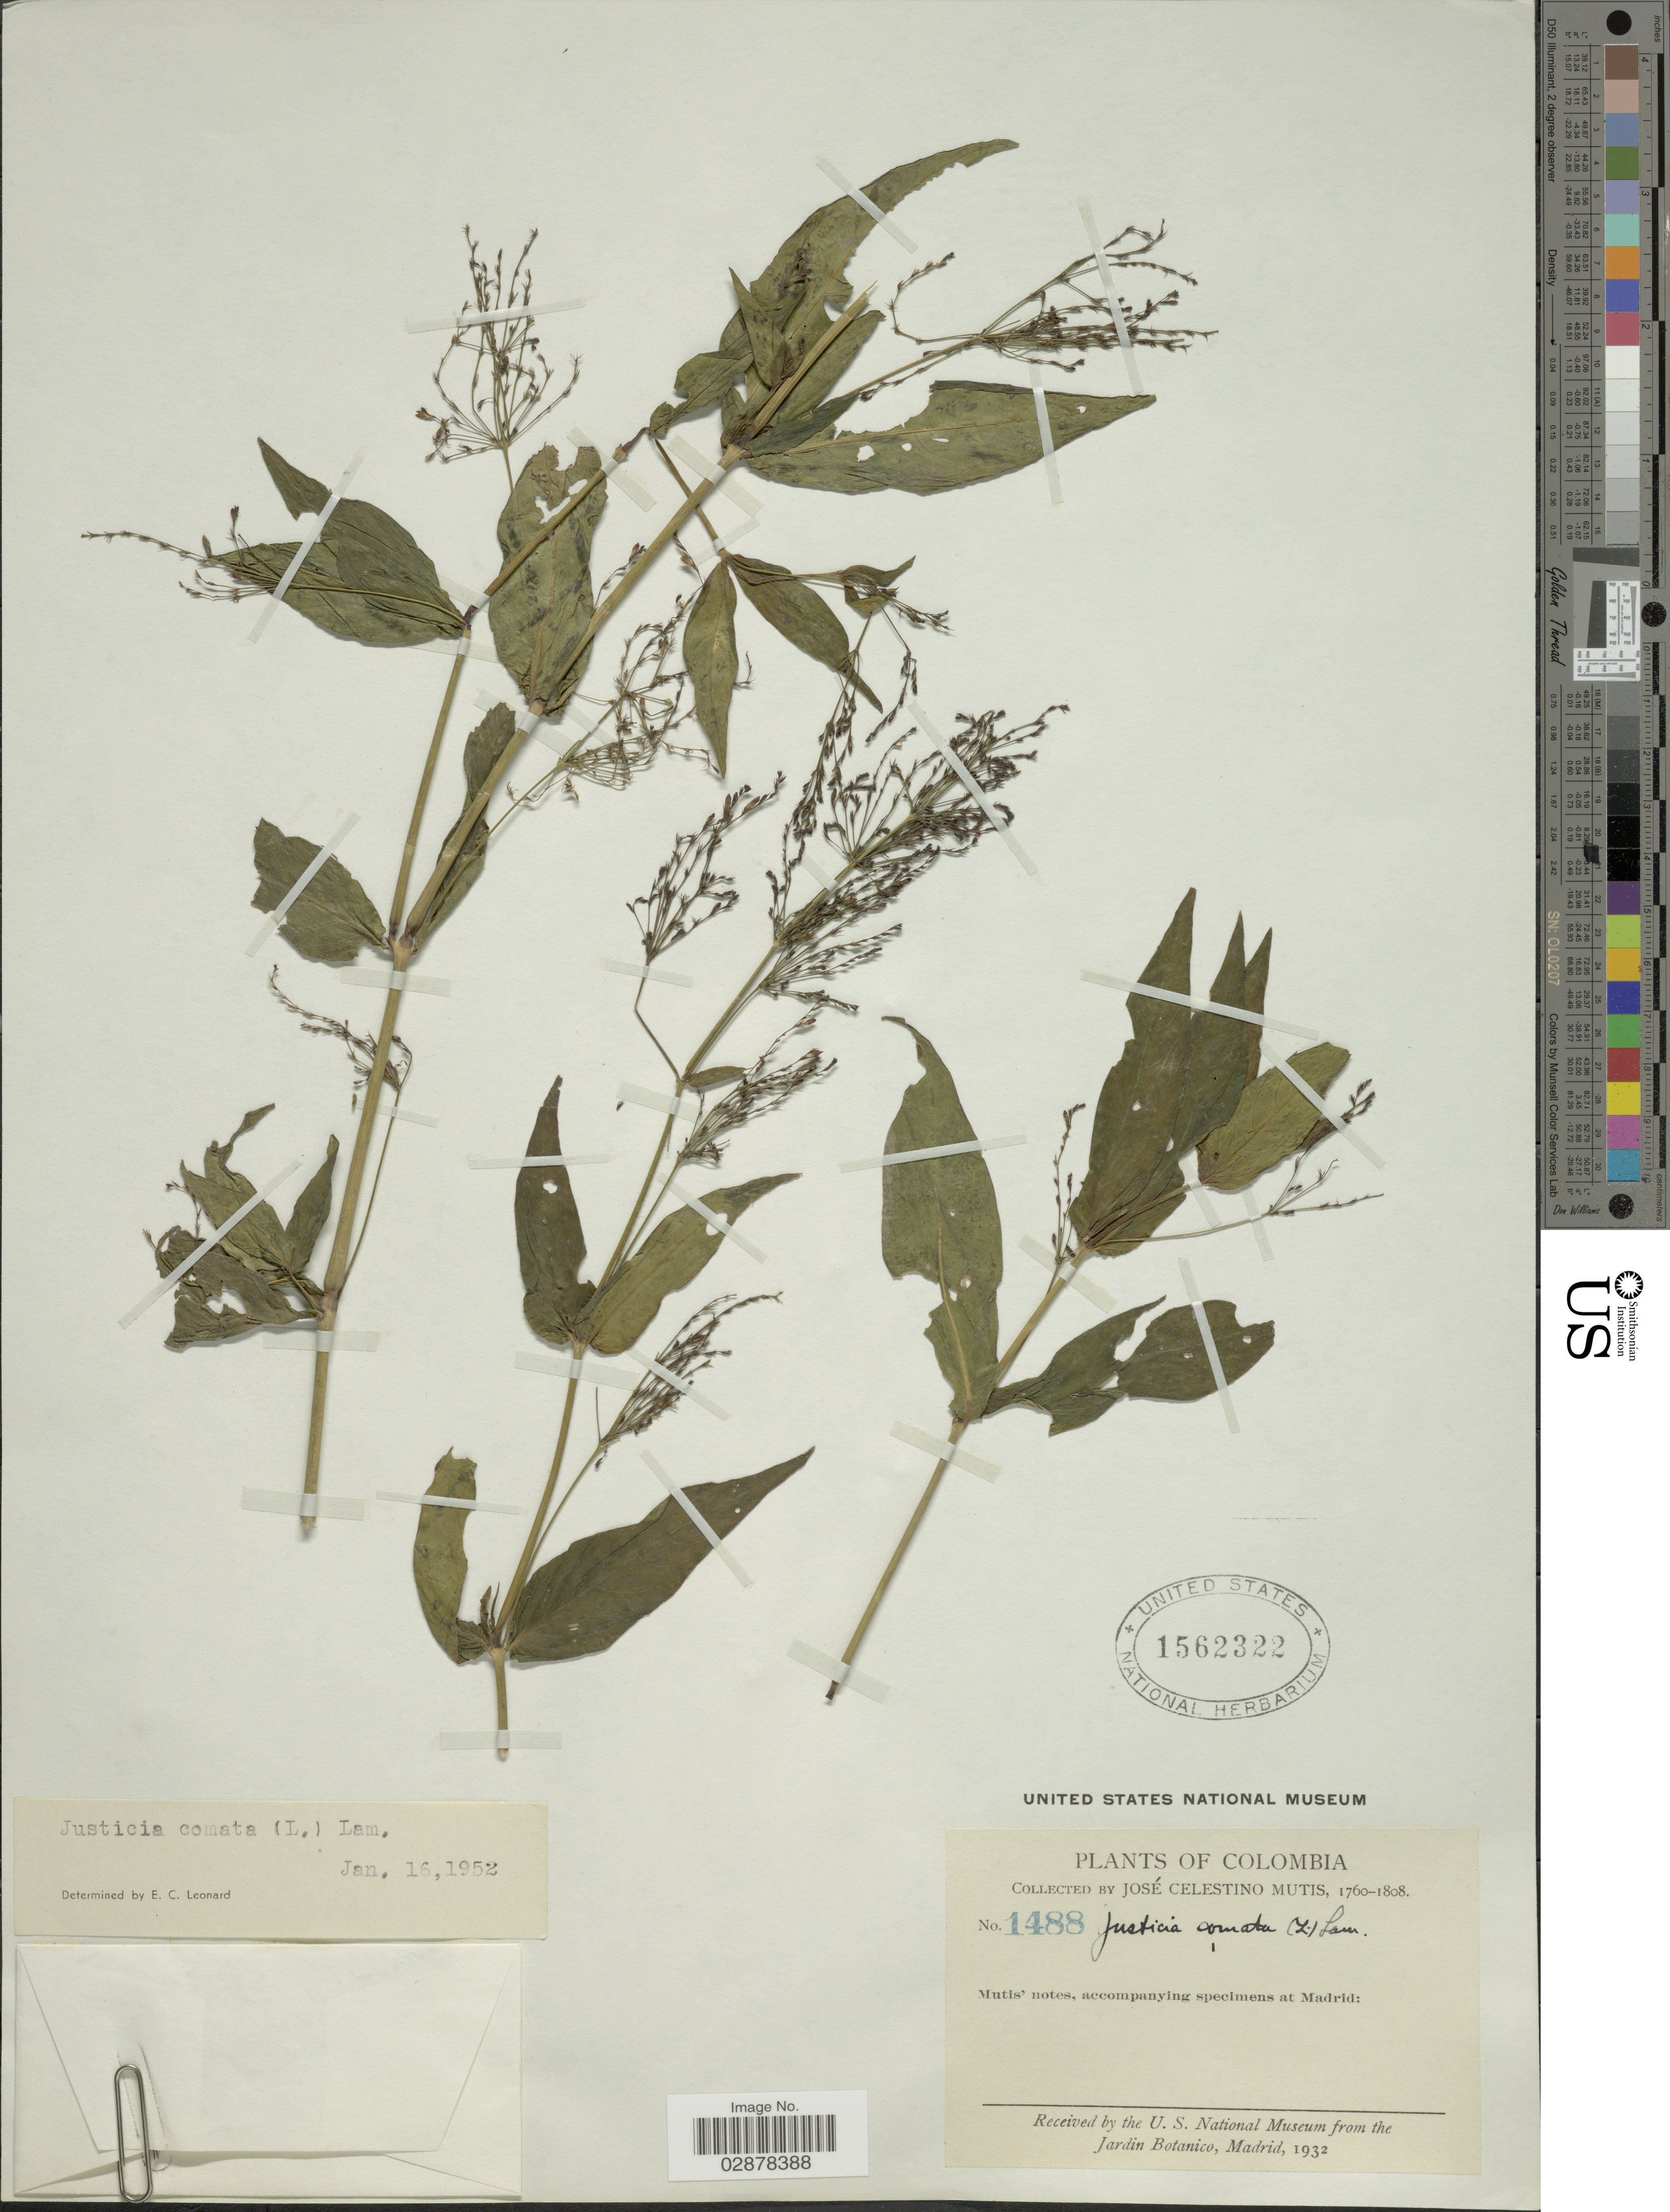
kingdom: Plantae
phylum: Tracheophyta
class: Magnoliopsida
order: Lamiales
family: Acanthaceae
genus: Justicia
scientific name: Justicia comata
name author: (L.) Lam.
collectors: J. C. B. Mutis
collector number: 1488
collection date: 1760/1808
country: Colombia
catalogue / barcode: US 1562322